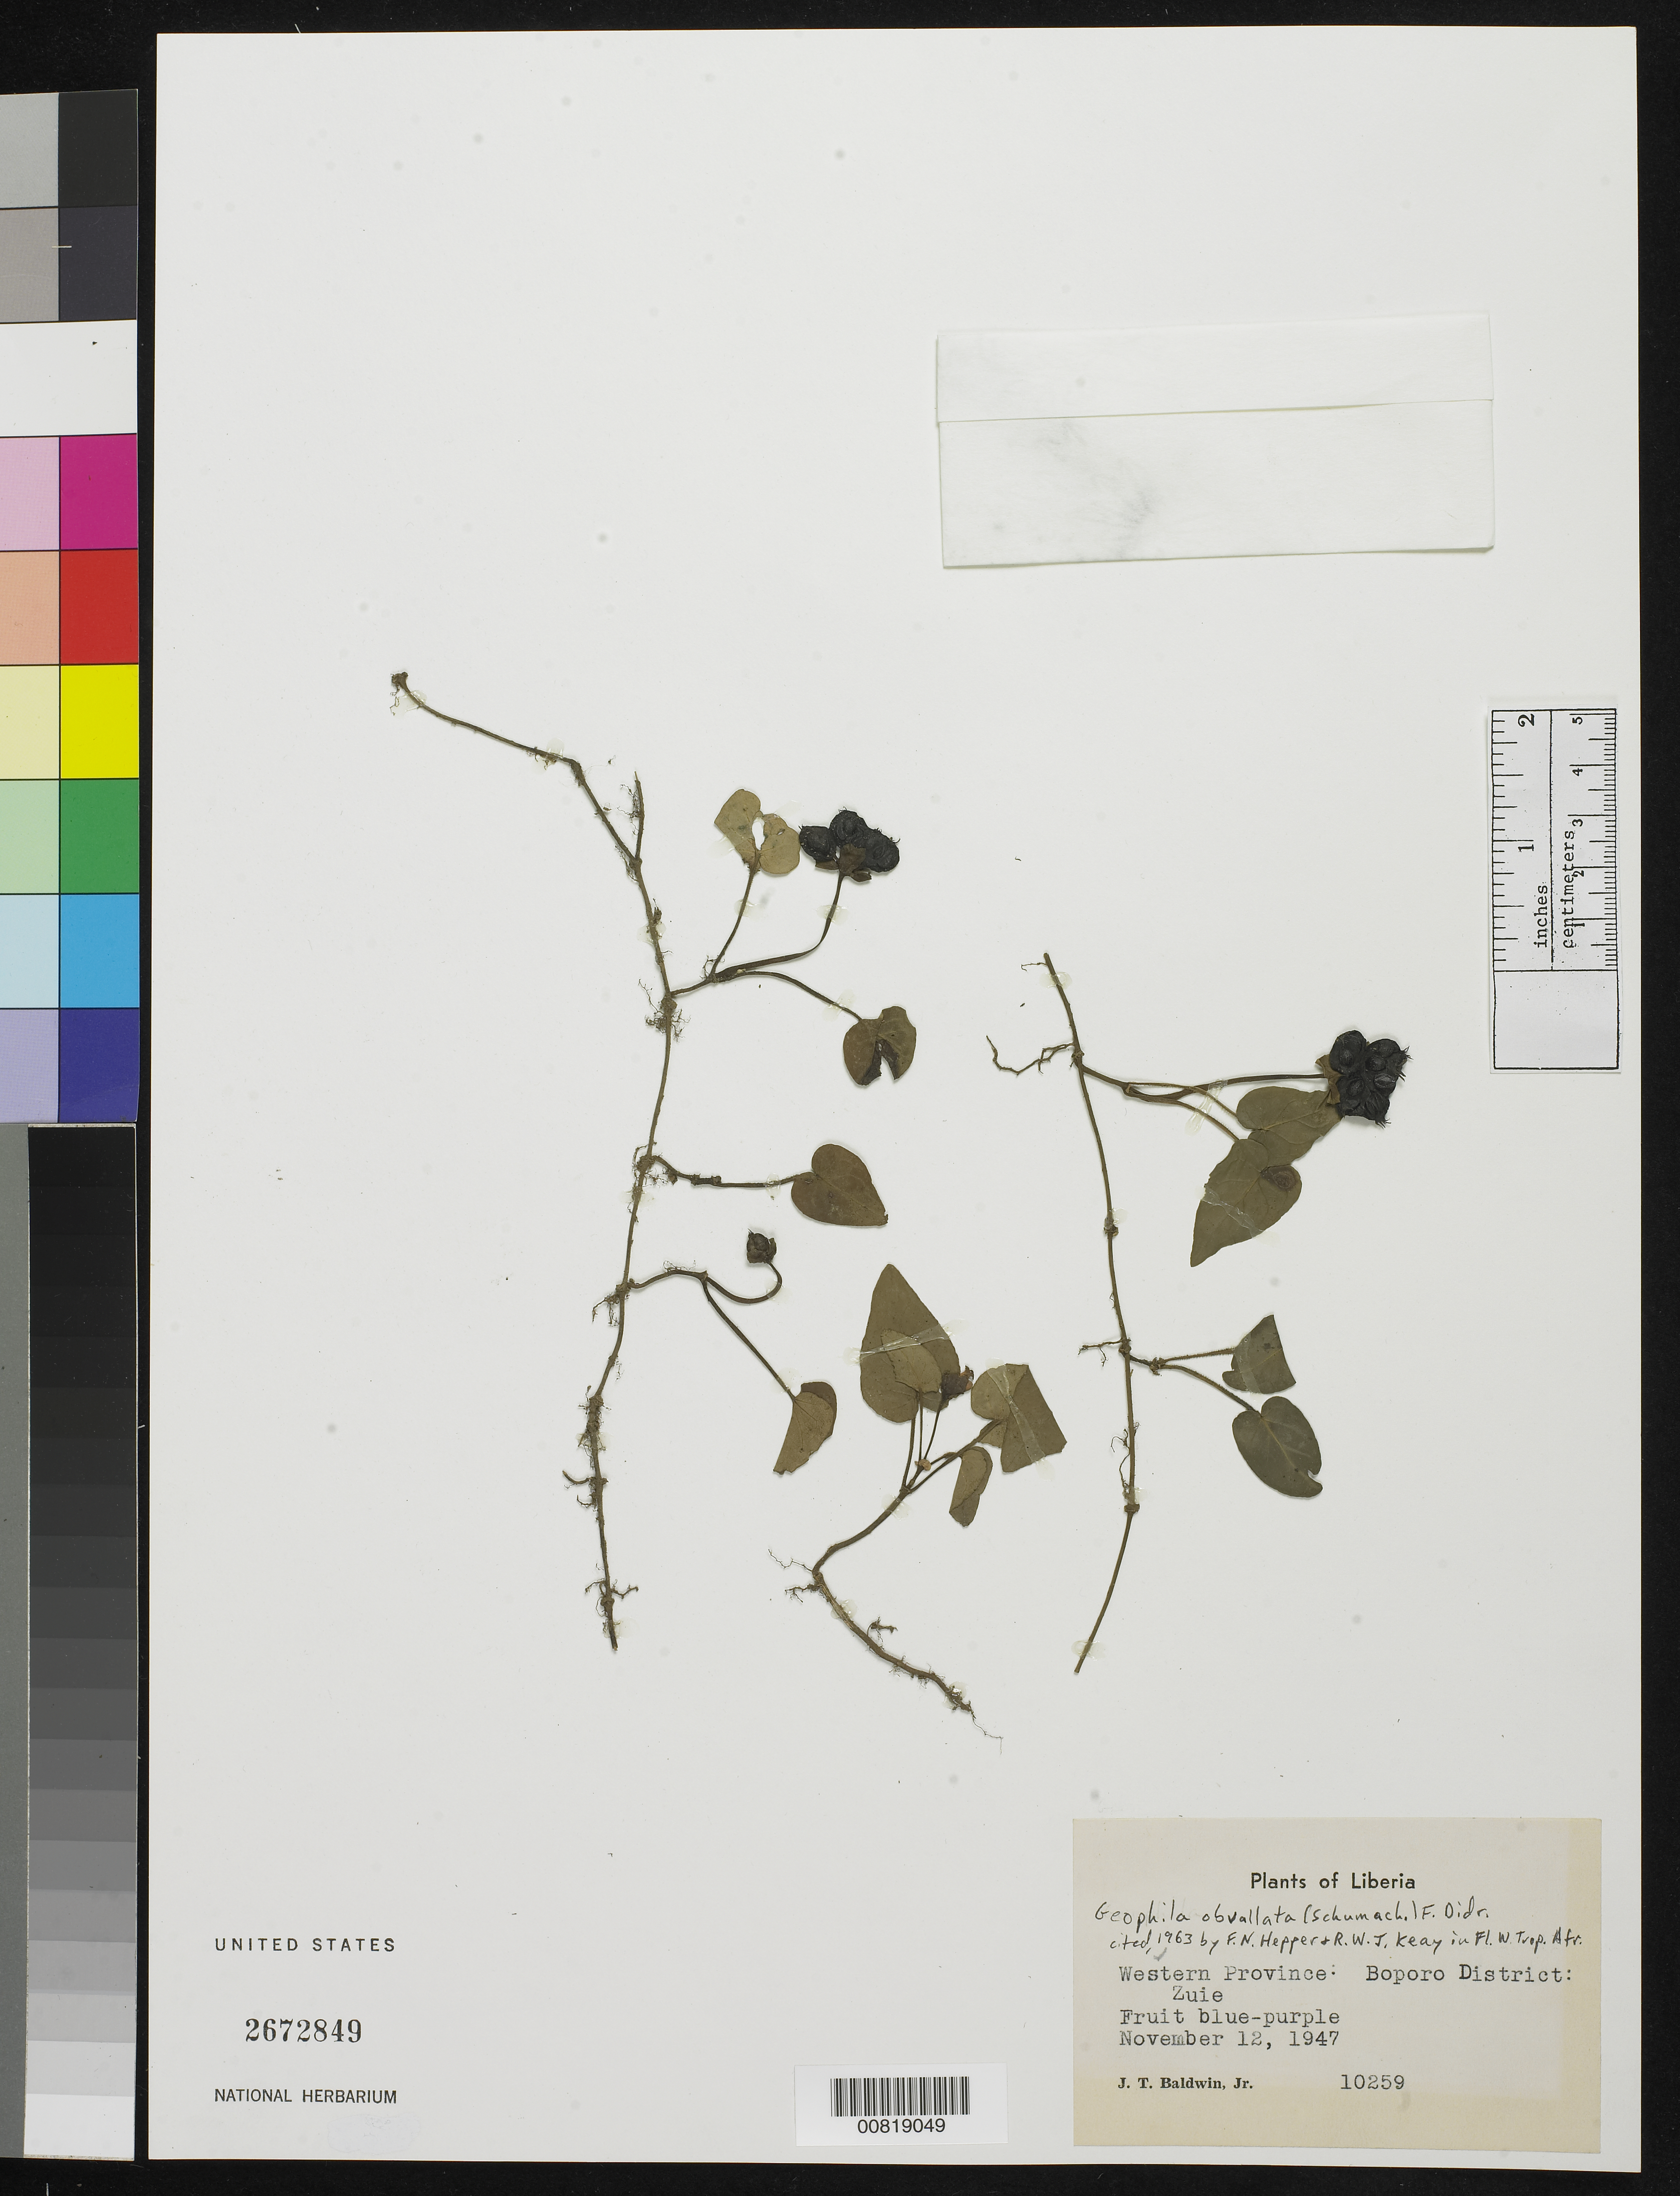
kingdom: Plantae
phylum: Tracheophyta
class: Magnoliopsida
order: Gentianales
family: Rubiaceae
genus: Geophila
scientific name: Geophila obvallata subsp. obvallata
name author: (Schumach.) Didr.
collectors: J. T. Baldwin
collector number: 10259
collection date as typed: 12 Nov 1947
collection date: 1947-11-12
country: Liberia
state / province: Gbarpolu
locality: Western Province: Boporo District, Zuie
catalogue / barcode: US 2672849